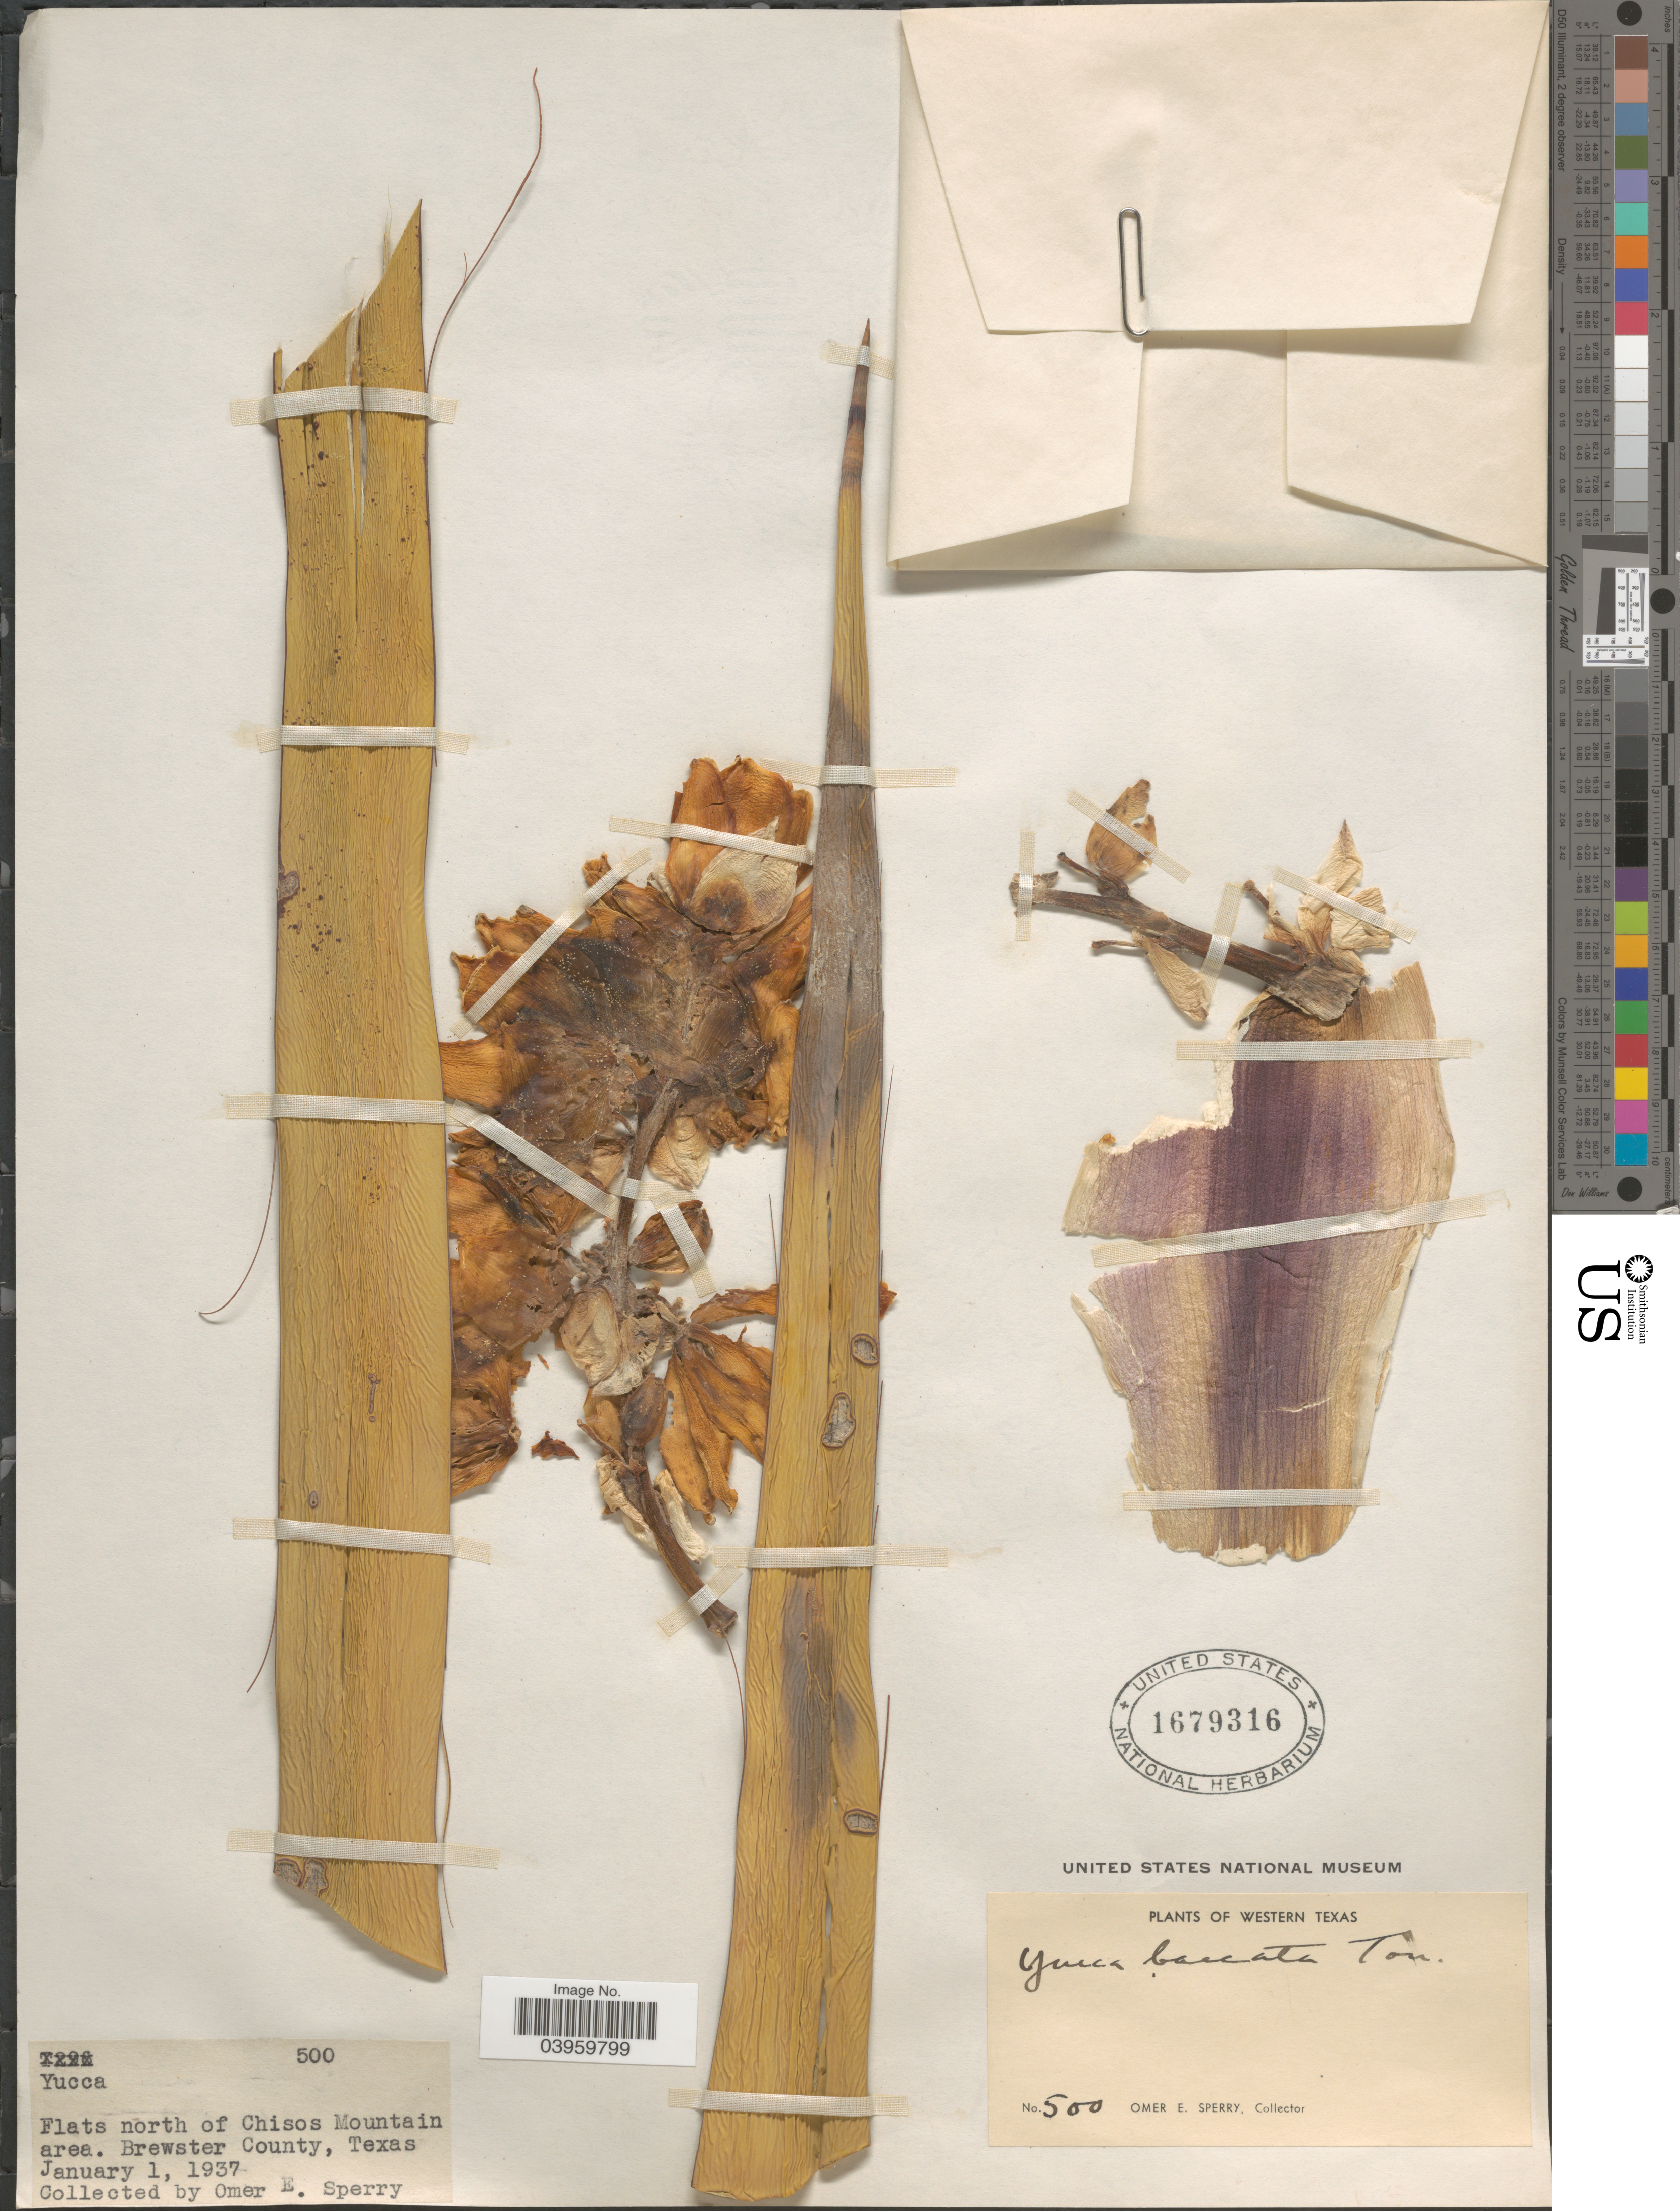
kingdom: Plantae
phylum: Tracheophyta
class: Liliopsida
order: Asparagales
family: Asparagaceae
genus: Yucca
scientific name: Yucca baccata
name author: Torr.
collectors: O. E. Sperry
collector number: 500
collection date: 1937-01-01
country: United States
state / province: Texas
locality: Western Texas. Flats north of Chisos Mountain area. Brewster County.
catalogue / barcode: US 1679316